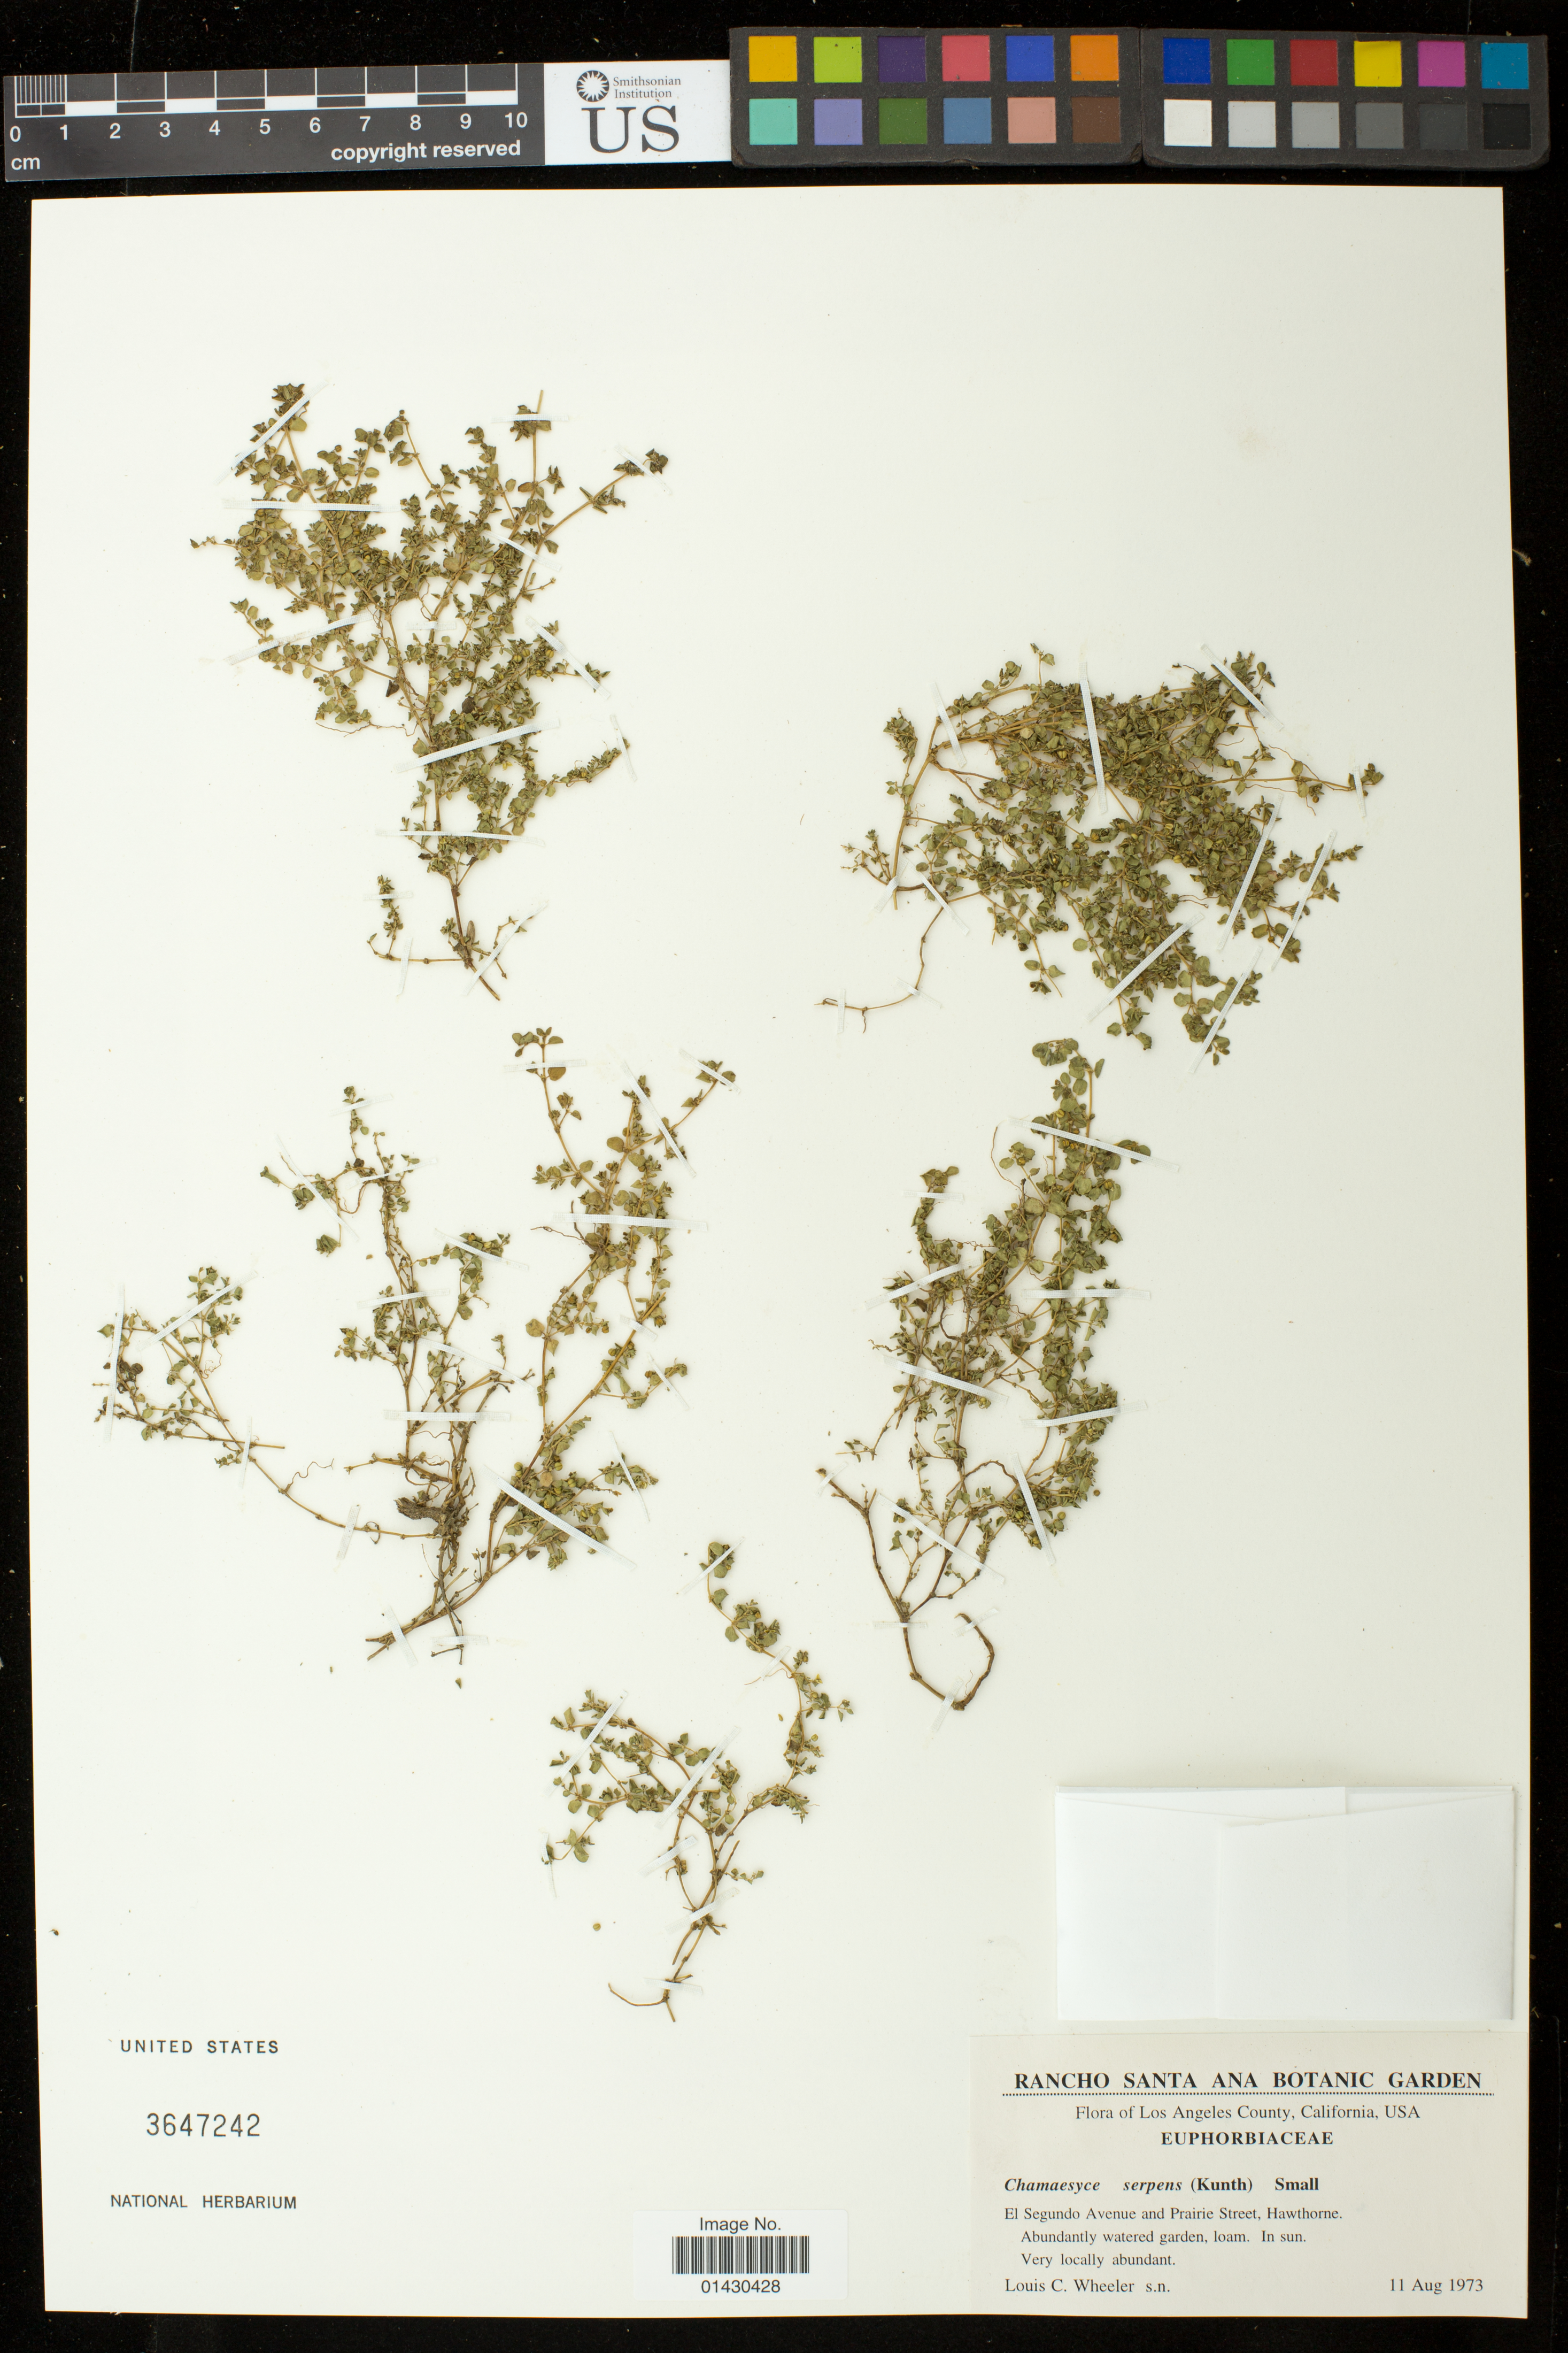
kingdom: Plantae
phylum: Tracheophyta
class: Magnoliopsida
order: Malpighiales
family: Euphorbiaceae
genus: Euphorbia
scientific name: Euphorbia serpens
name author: Kunth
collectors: L. C. Wheeler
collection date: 1973-08-11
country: United States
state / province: California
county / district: Los Angeles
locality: El Segundo Avenue and Prairie Street, Hawthorne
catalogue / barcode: US 3647242